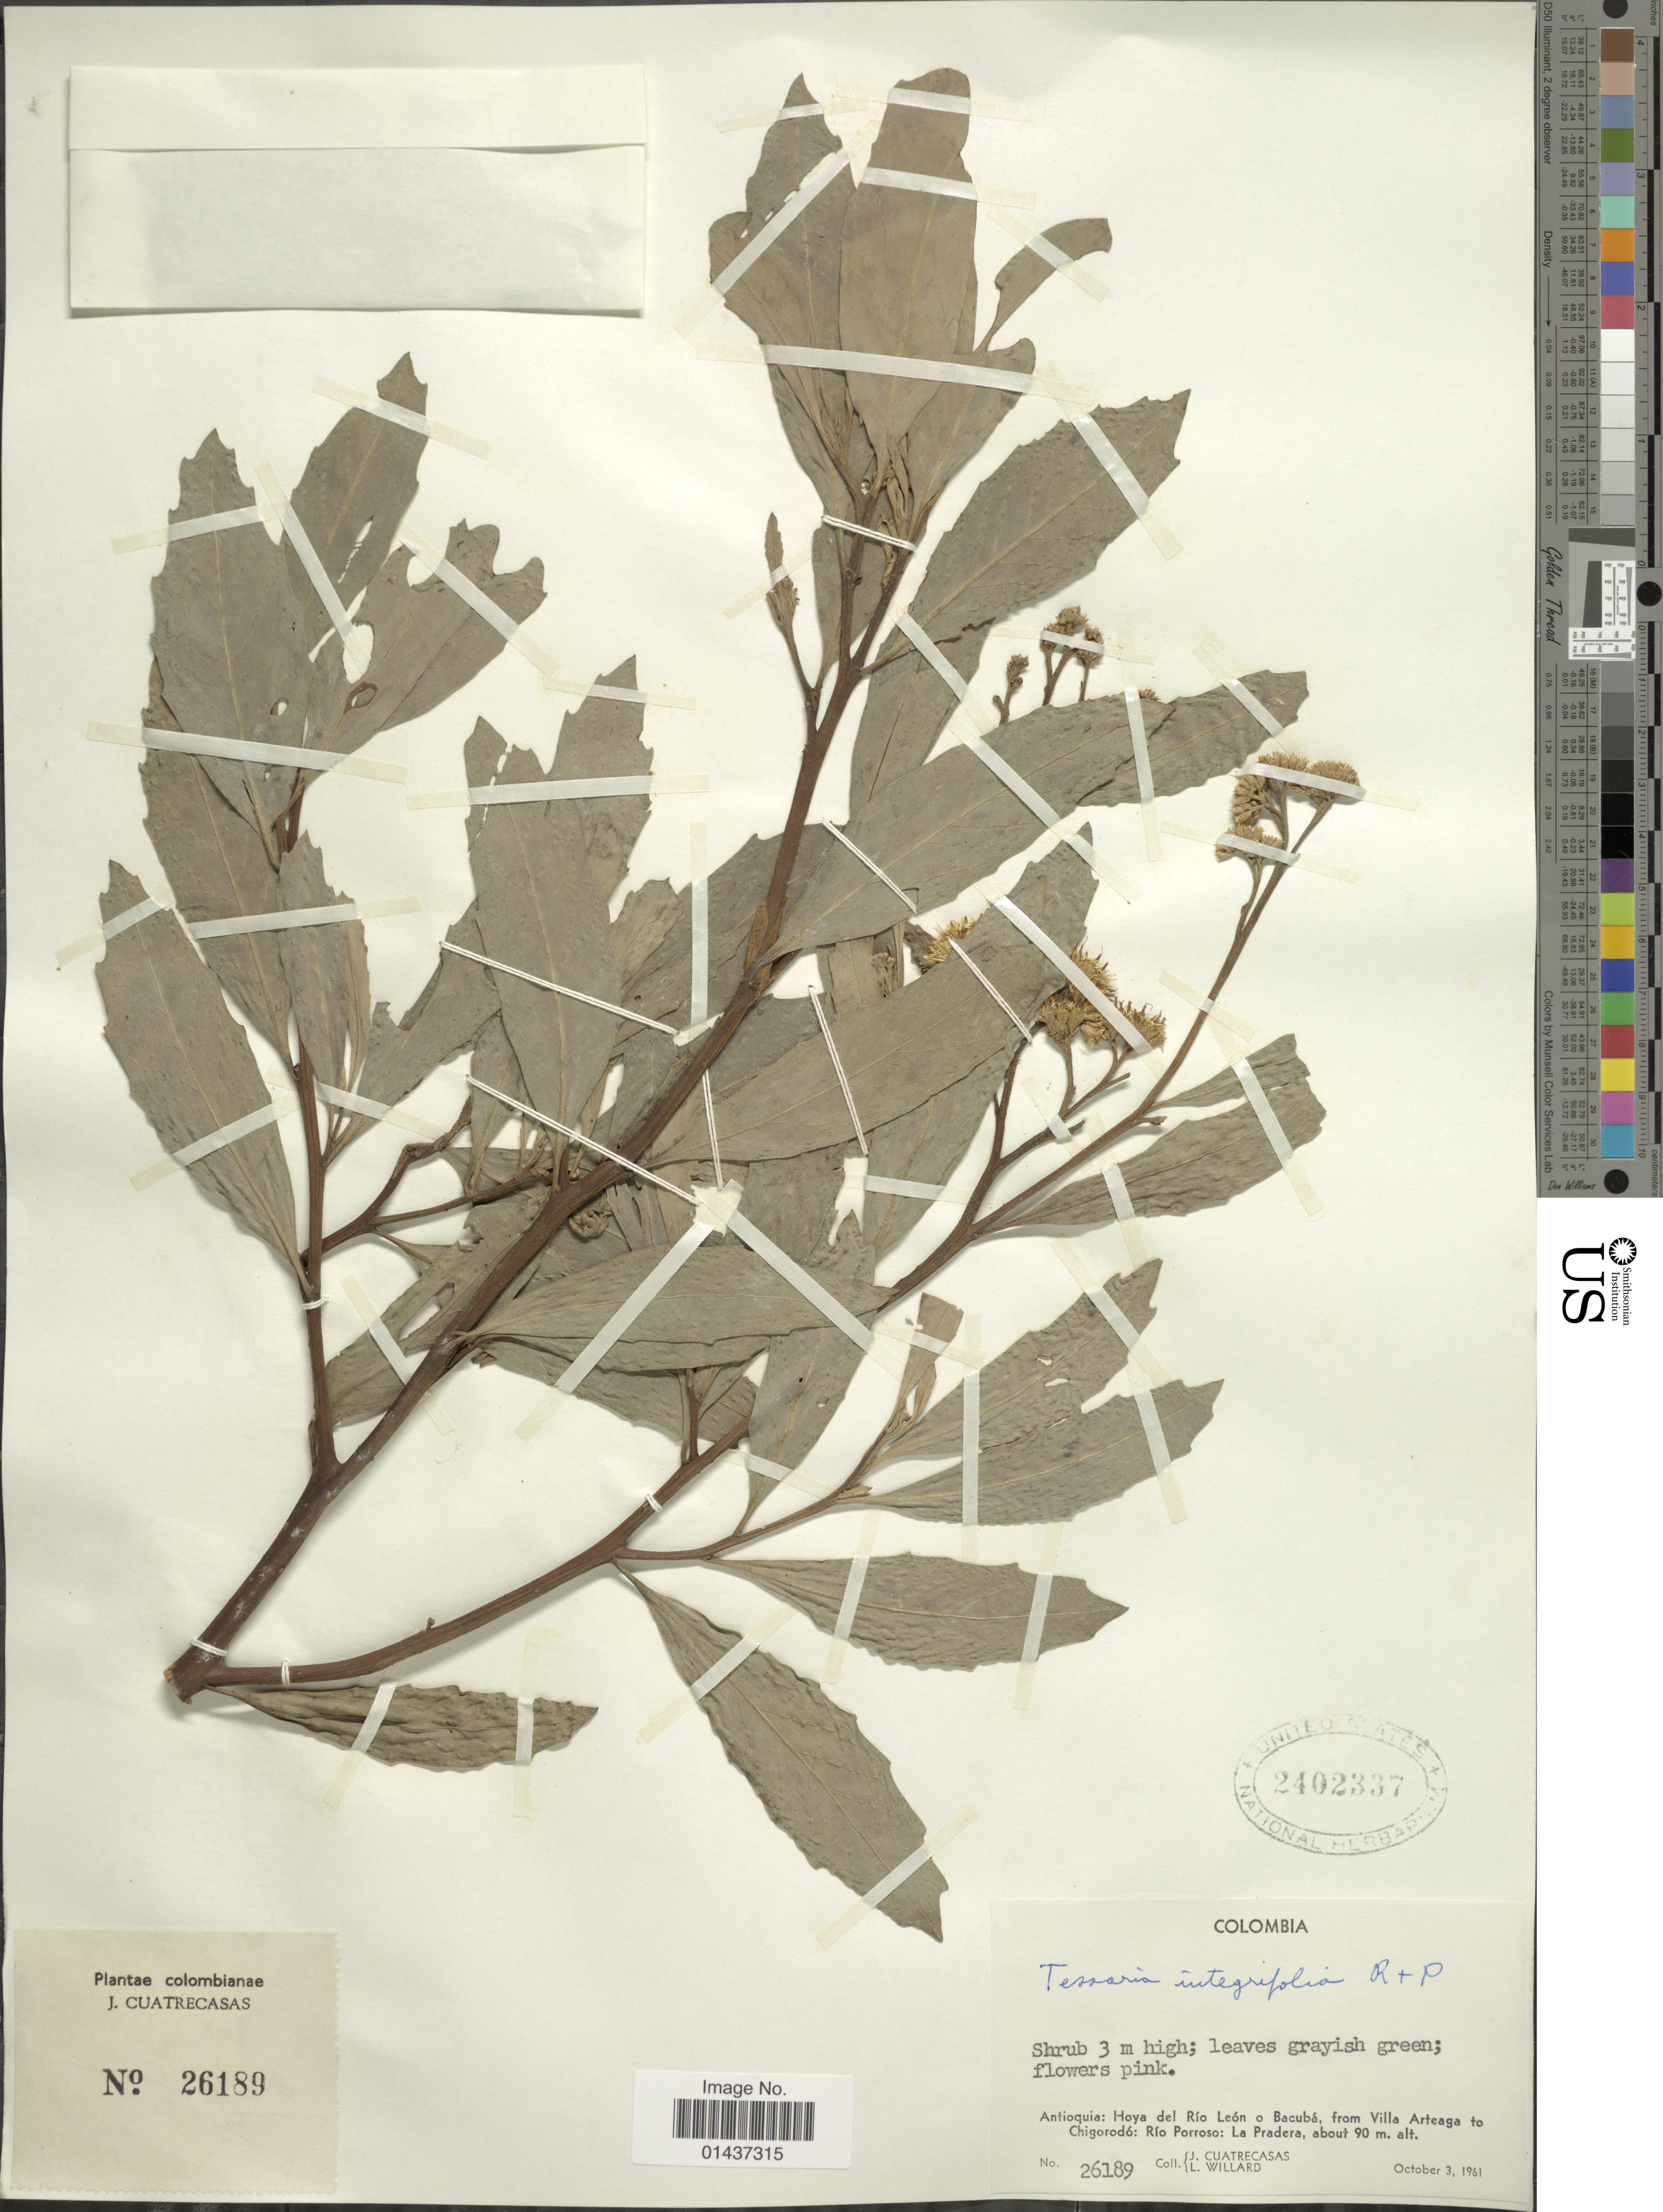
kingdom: Plantae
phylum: Tracheophyta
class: Magnoliopsida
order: Asterales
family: Asteraceae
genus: Tessaria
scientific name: Tessaria integrifolia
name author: Ruiz & Pav.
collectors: J. Cuatrecasas & L. Willard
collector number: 26189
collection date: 1961-10-03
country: Colombia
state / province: Antioquia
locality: Hoya del Río León o Bacubá, from Villa Arteaga to Chigorodó: Río Porroso: La Pradera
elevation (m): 90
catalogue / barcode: US 2402337